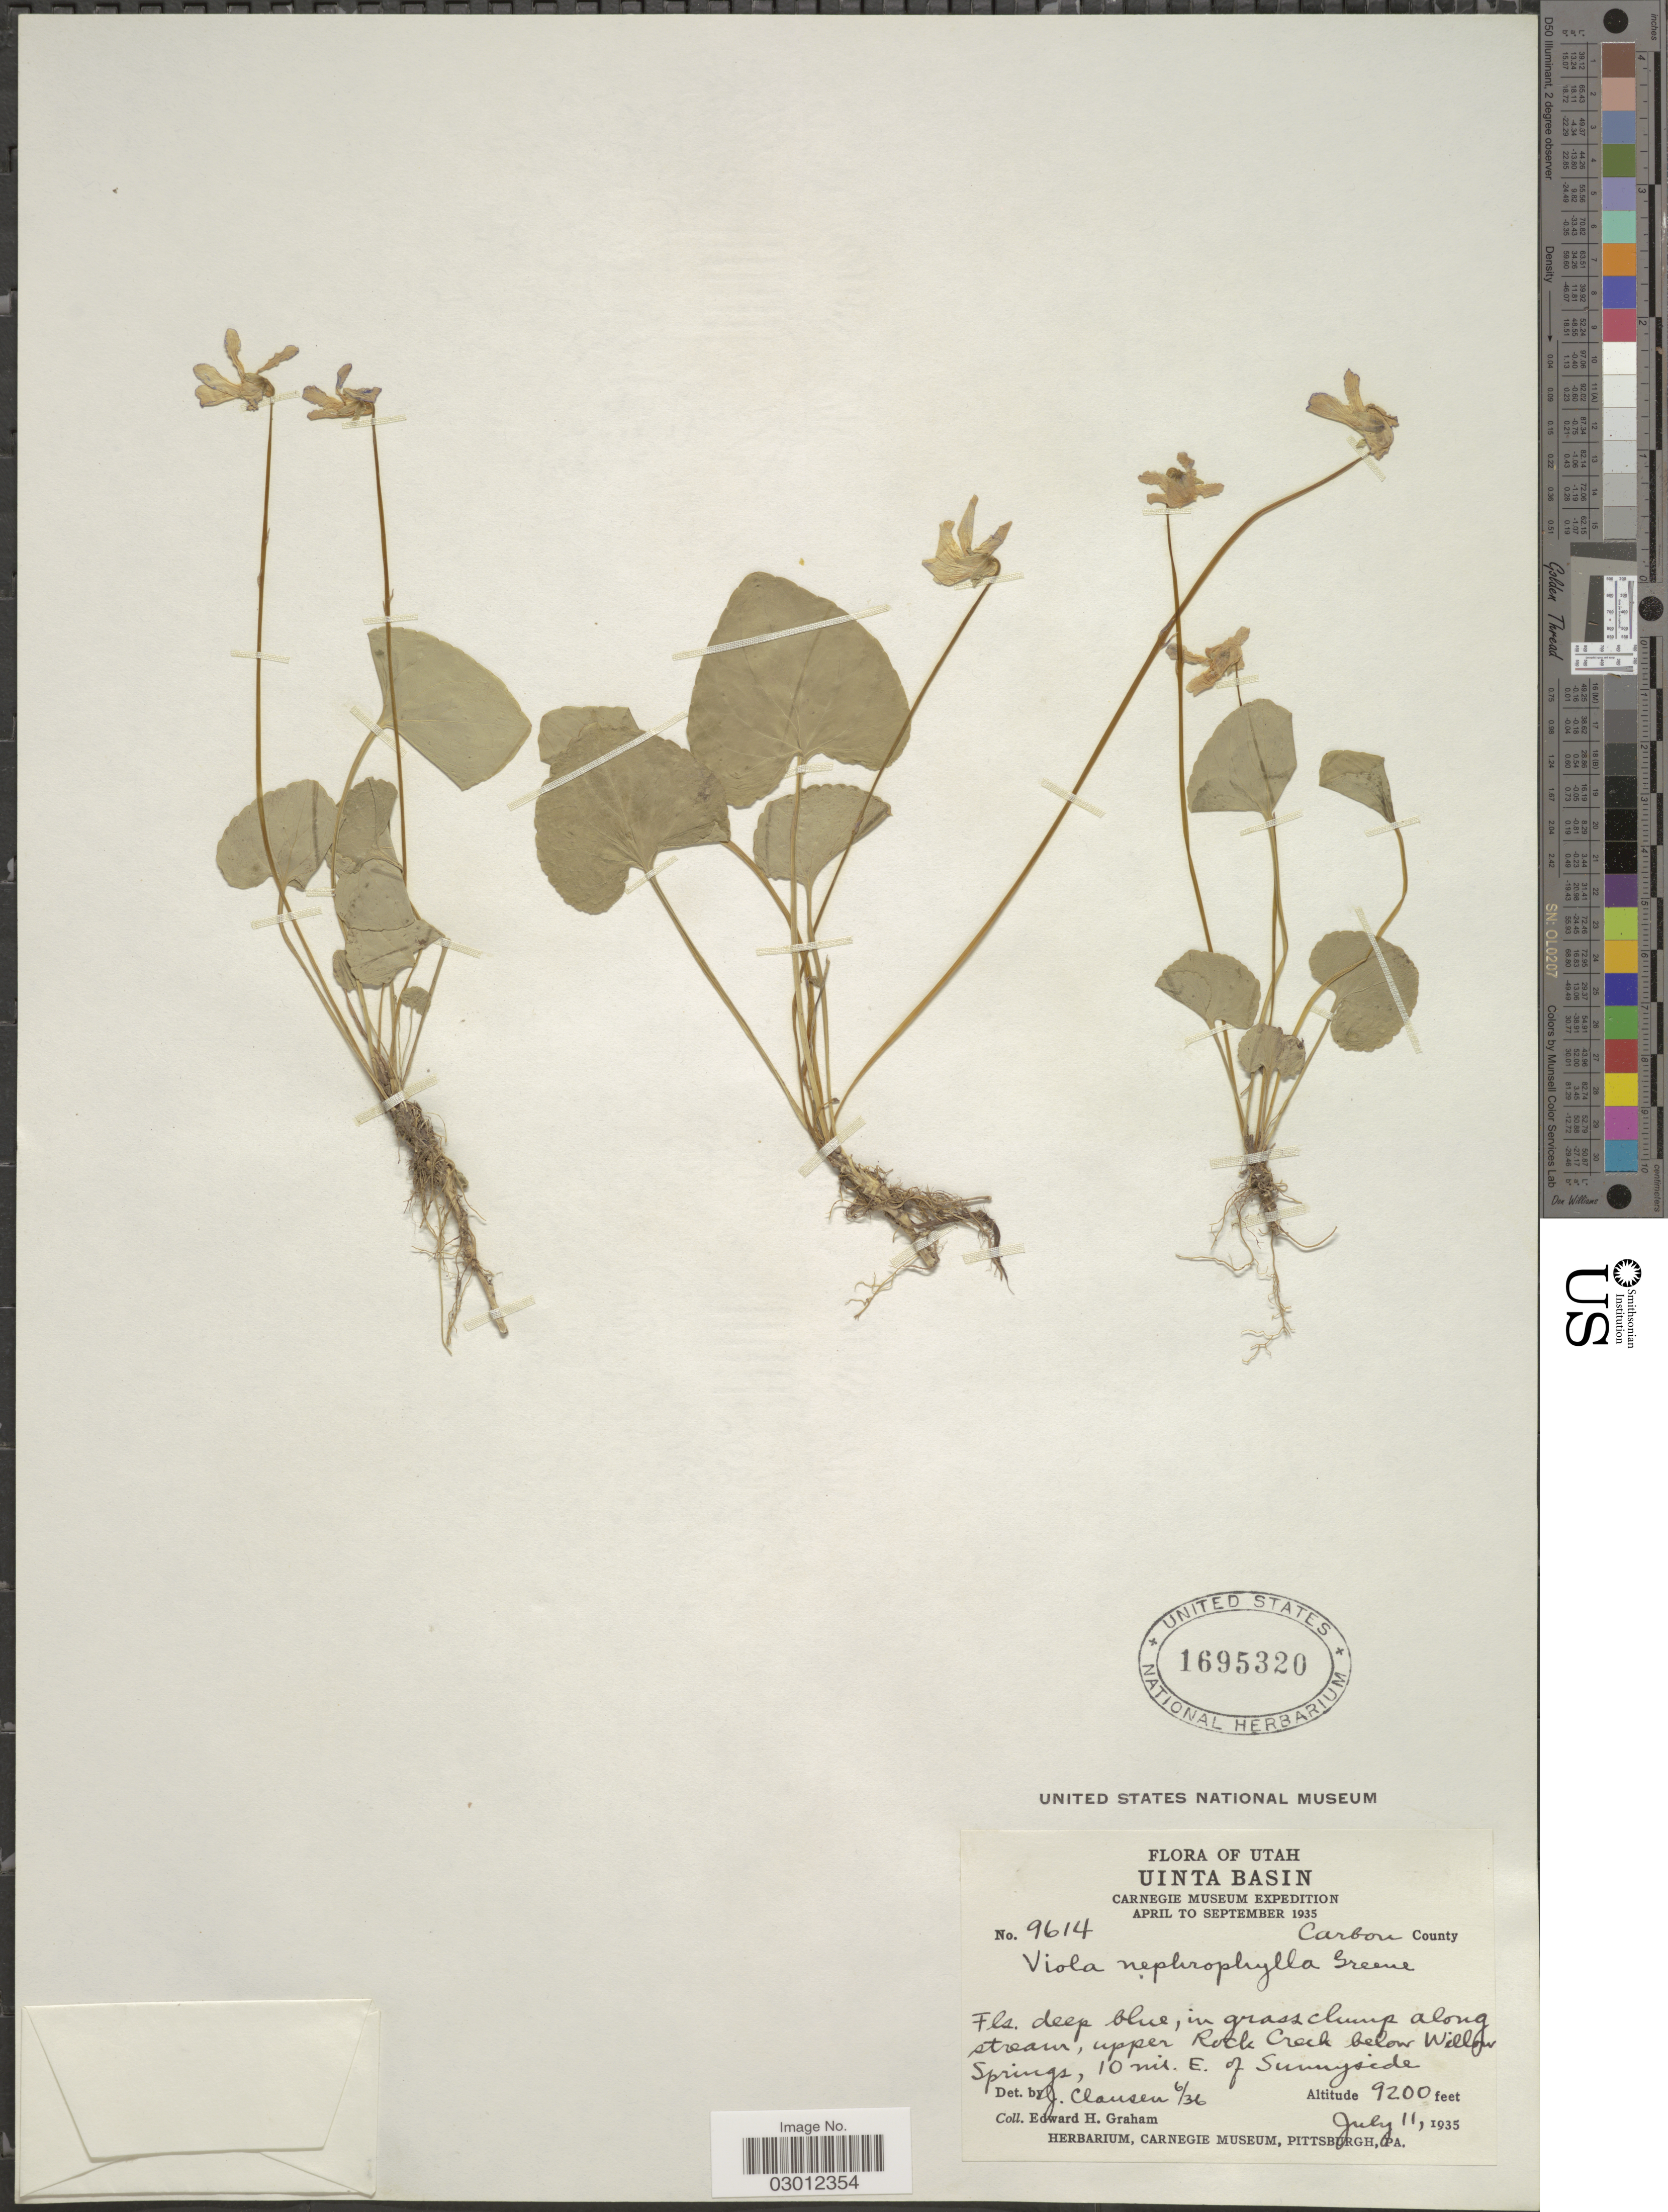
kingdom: Plantae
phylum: Tracheophyta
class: Magnoliopsida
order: Malpighiales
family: Violaceae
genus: Viola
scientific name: Viola nephrophylla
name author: Greene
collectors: E. H. Graham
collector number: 9614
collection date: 1935-07-11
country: United States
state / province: Utah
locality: Uinta Basin. In grass clump along stream, upper Rock Creek below Willow Springs, 10 mi. E. of Sunnyside.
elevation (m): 2804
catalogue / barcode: US 1695320